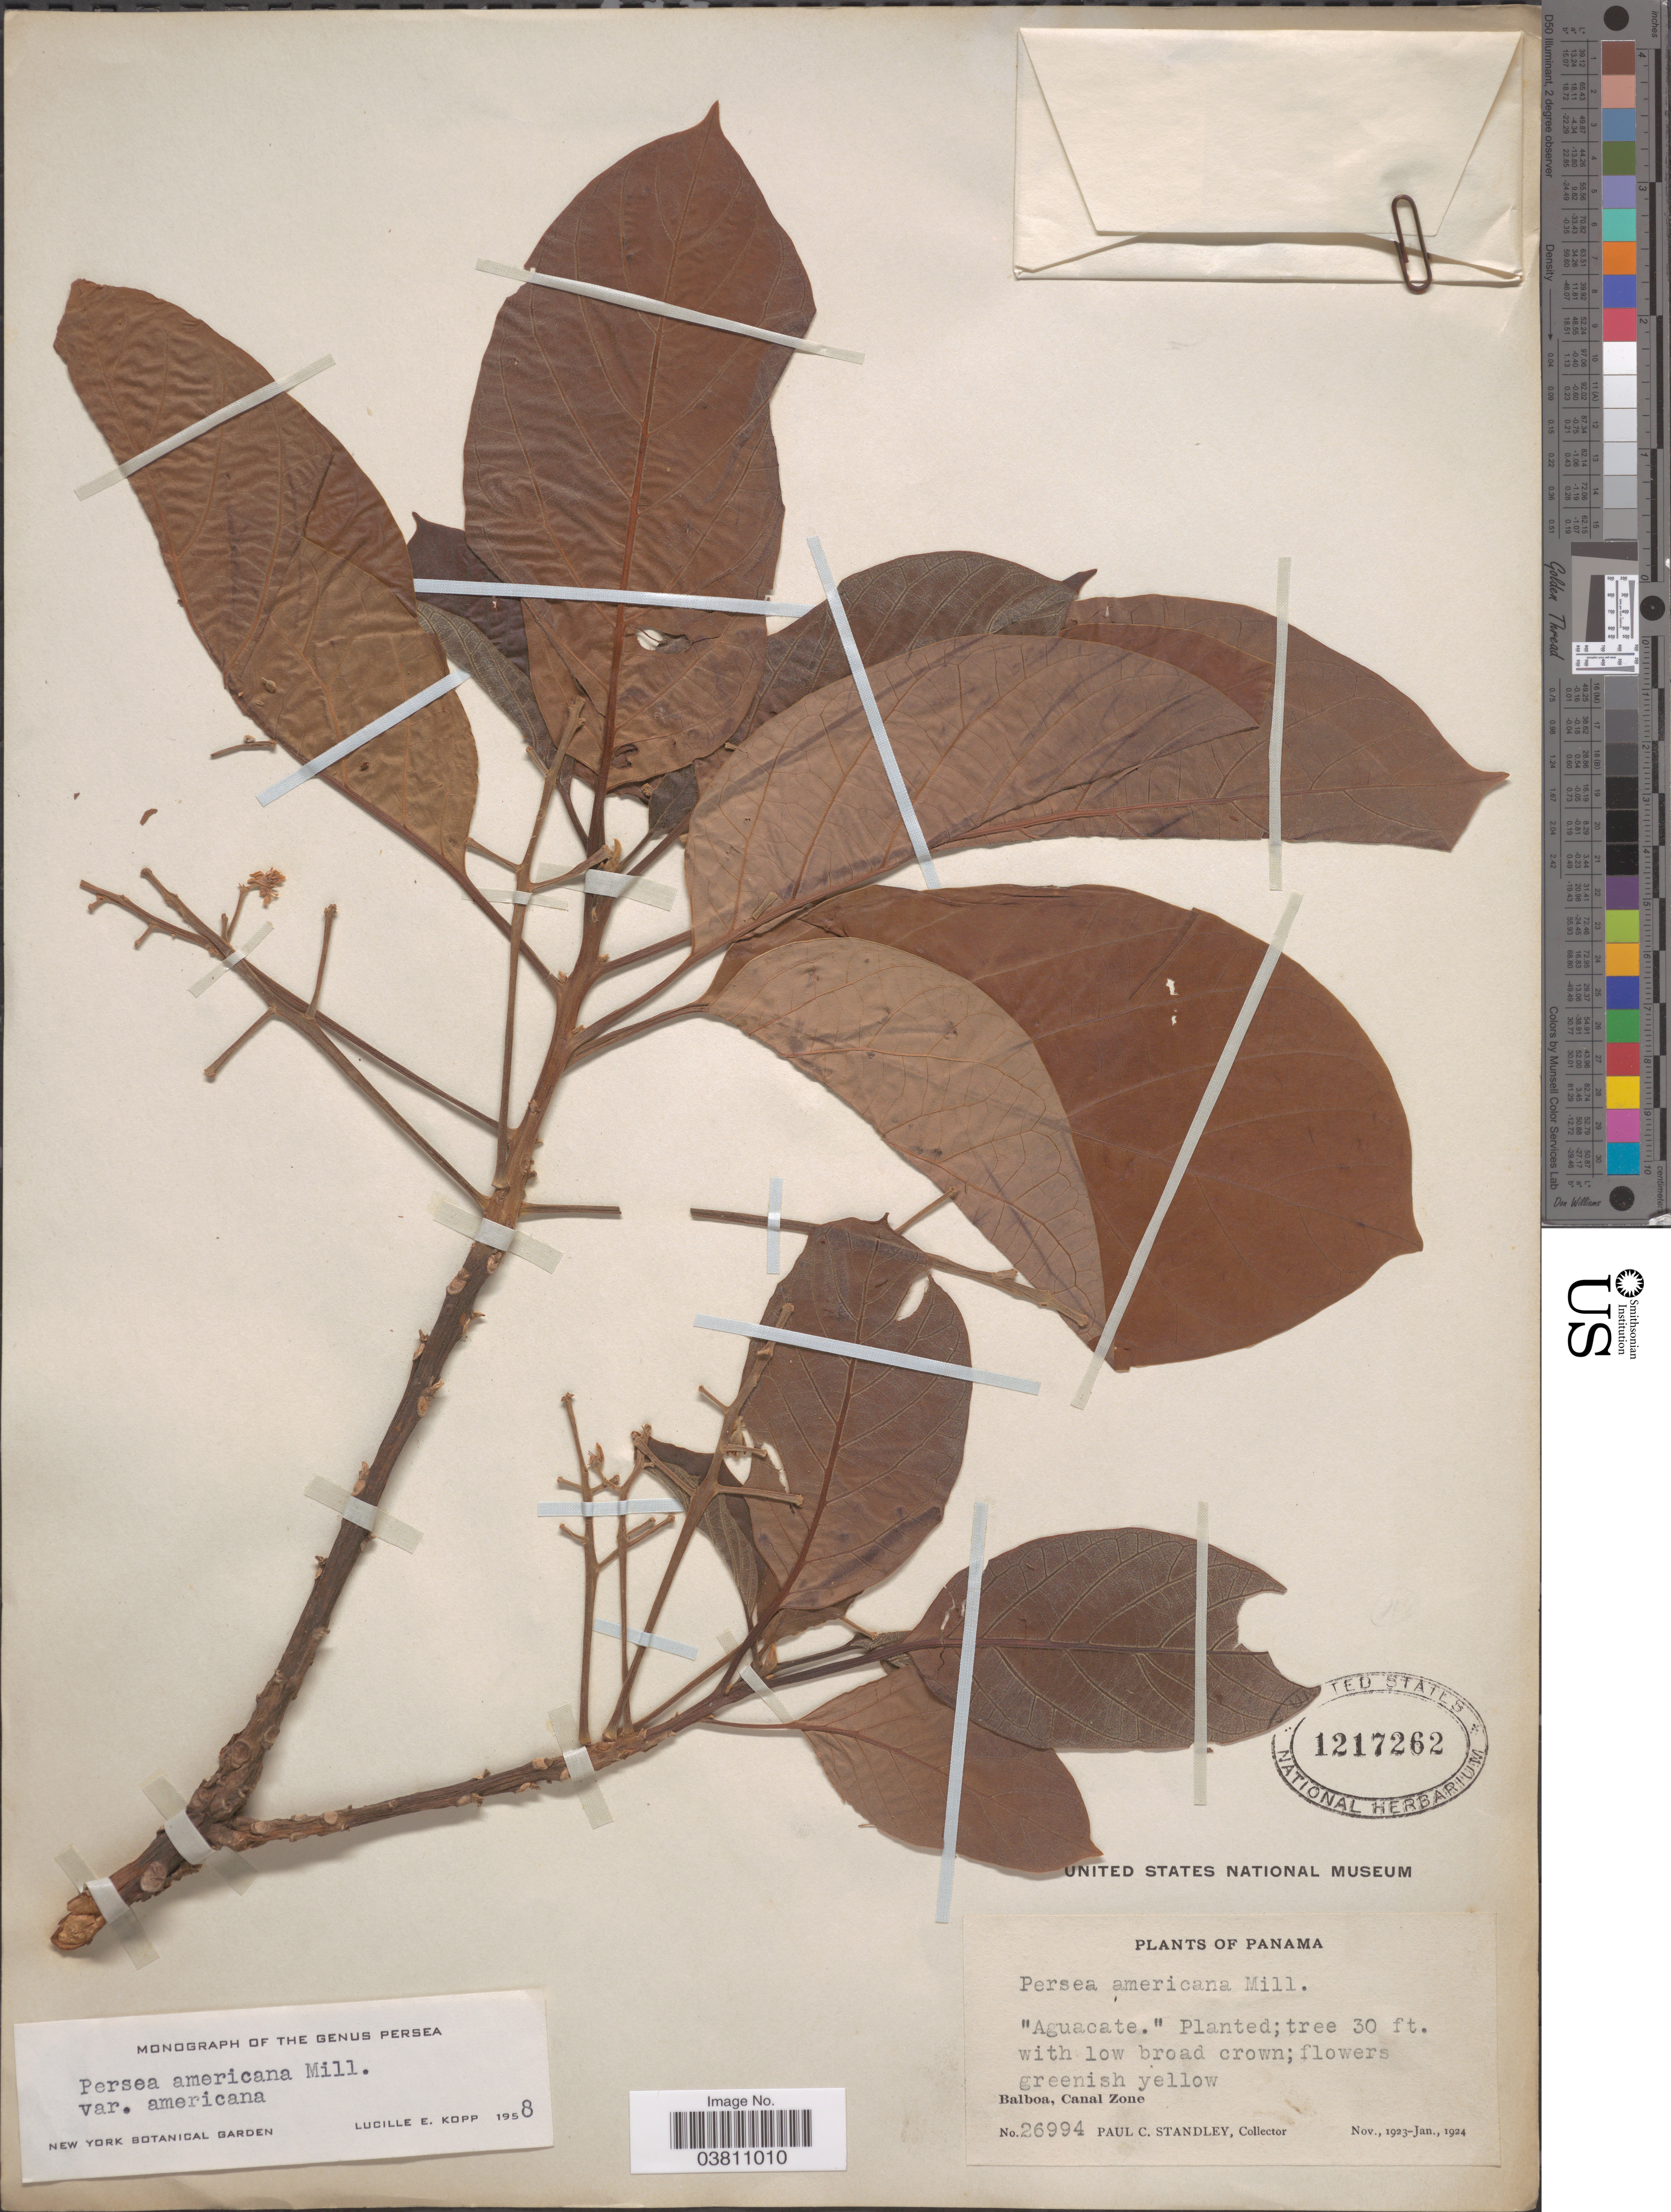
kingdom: Plantae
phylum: Tracheophyta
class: Magnoliopsida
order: Laurales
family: Lauraceae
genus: Persea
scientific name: Persea americana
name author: Mill.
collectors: P. C. Standley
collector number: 26994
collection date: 1923-11/1924-01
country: Panama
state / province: Colón / Panamá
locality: Balboa, Canal Zone.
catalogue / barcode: US 1217262